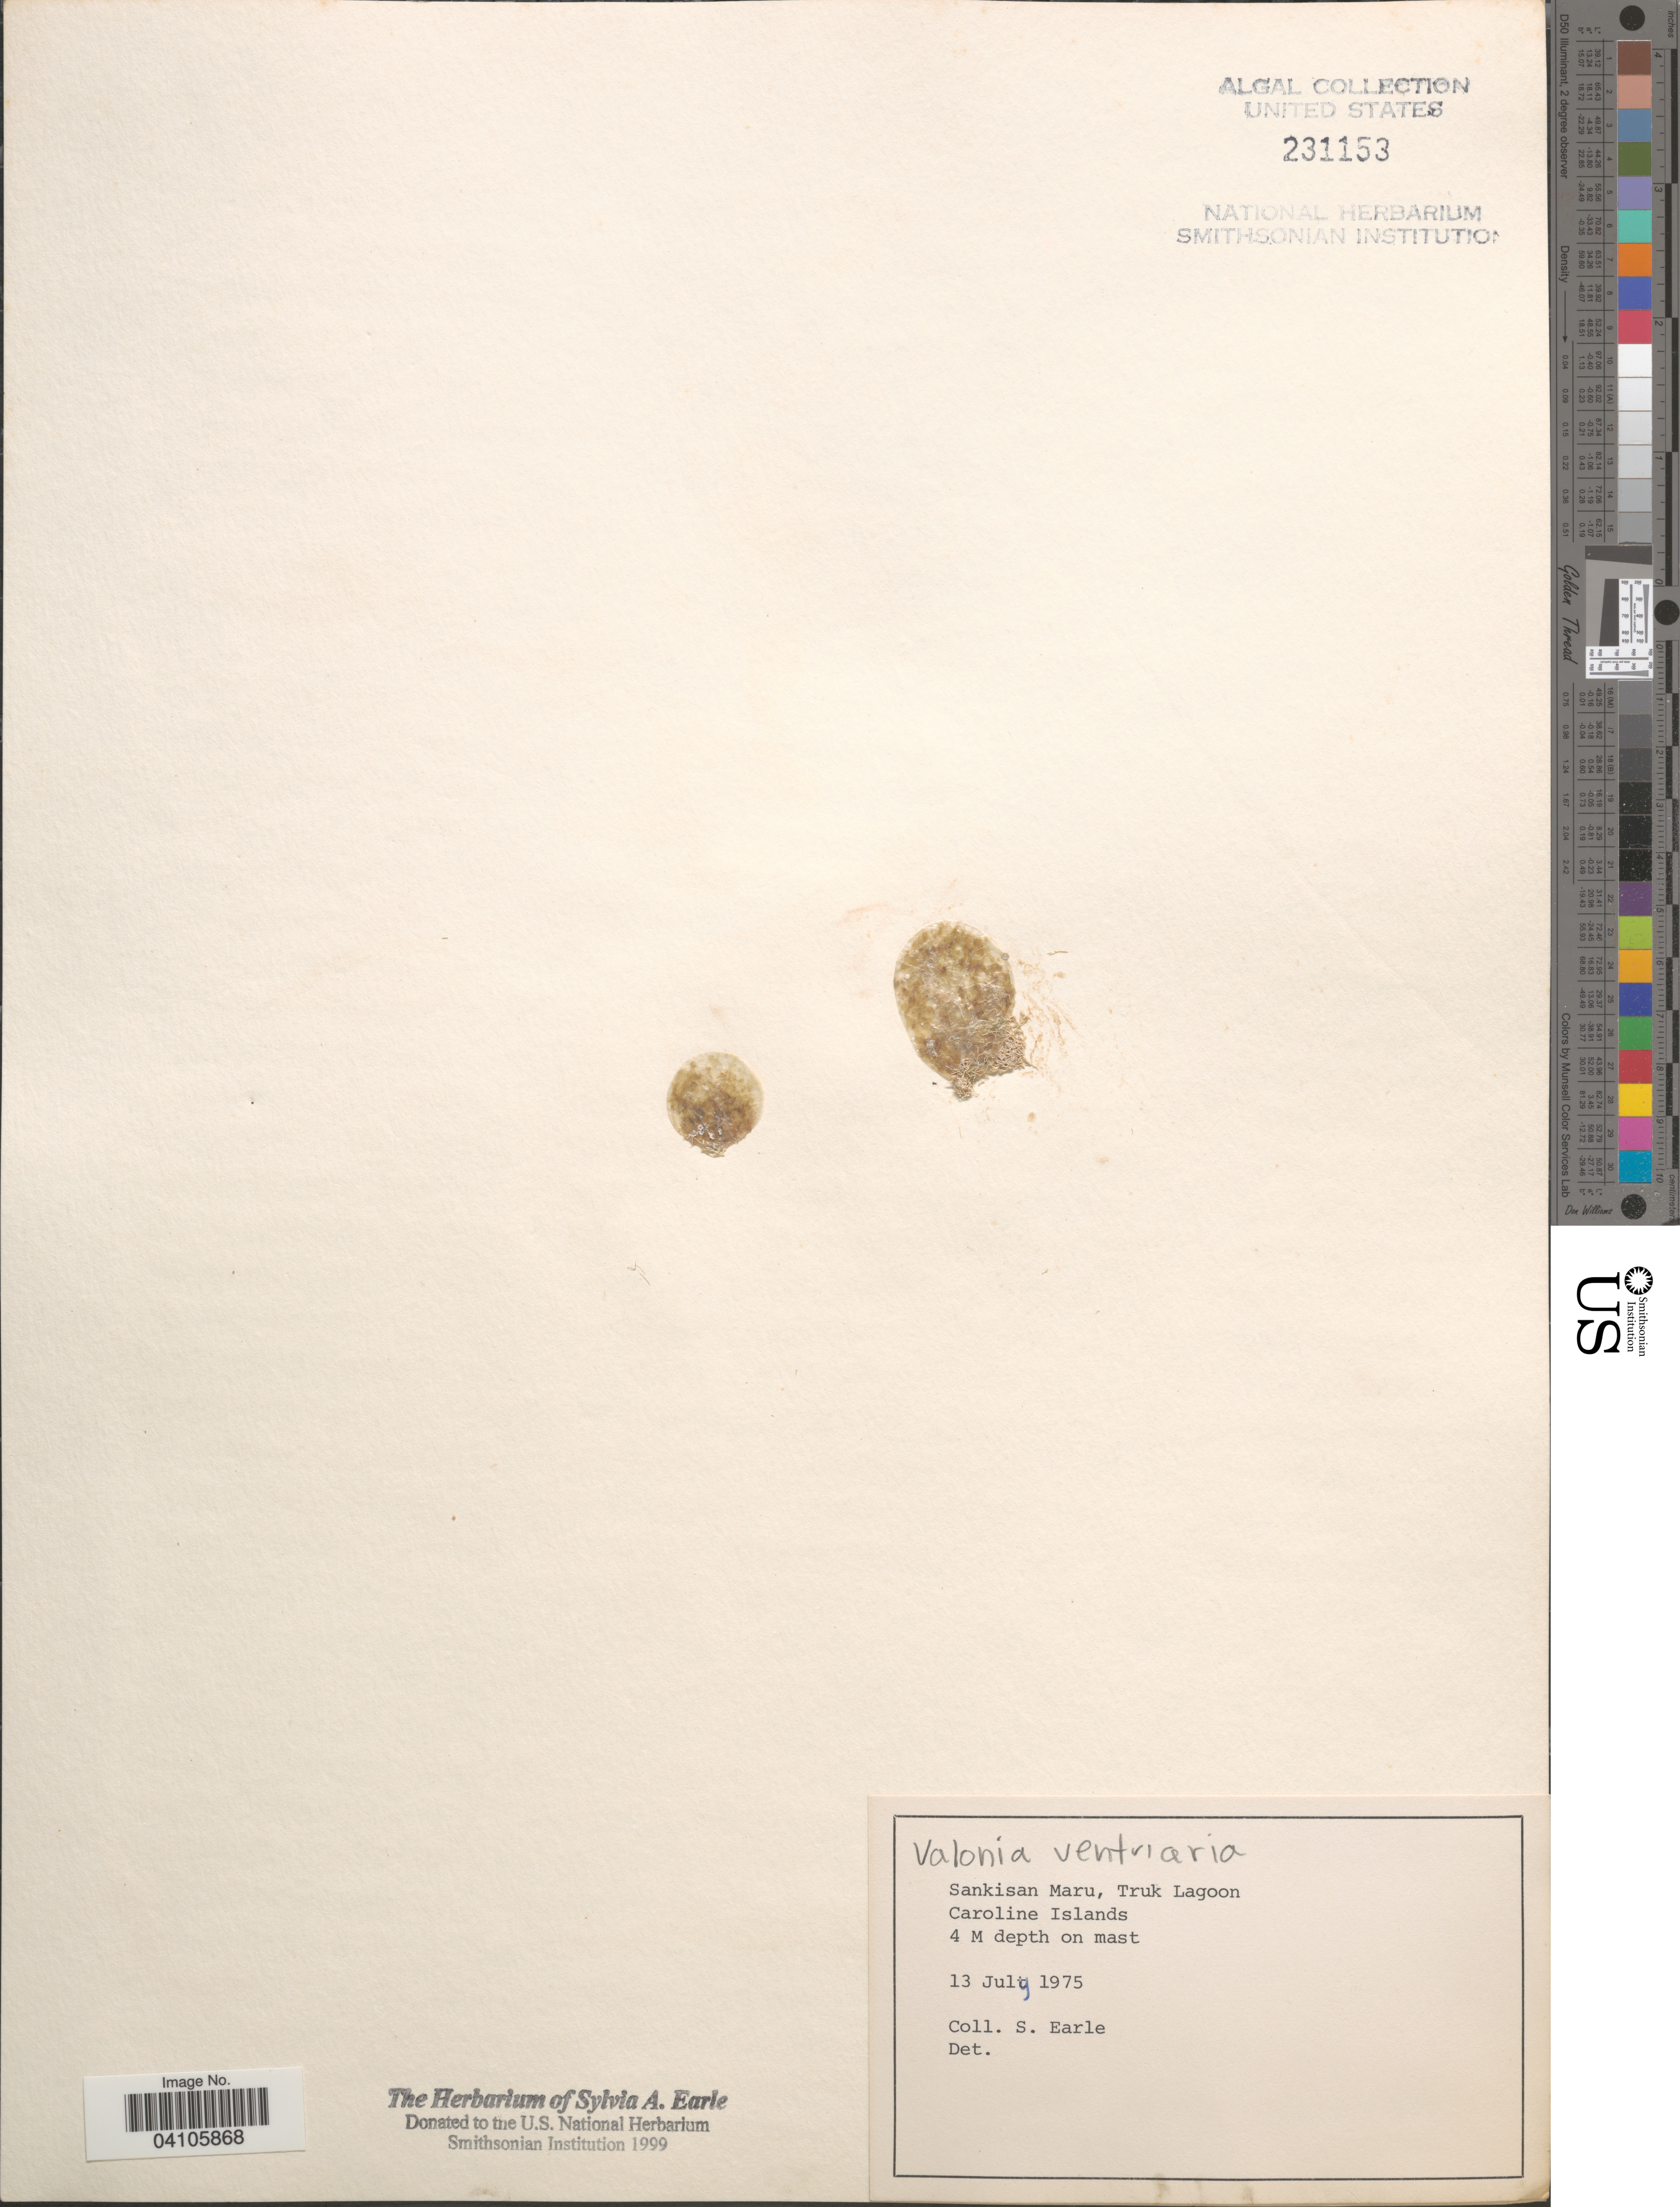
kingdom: Plantae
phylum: Chlorophyta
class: Ulvophyceae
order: Siphonocladales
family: Valoniaceae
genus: Valonia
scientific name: Valonia ventricaria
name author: J. Agardh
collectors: S. A. Earle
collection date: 1975-07-13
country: Micronesia, Federated States of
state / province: Truk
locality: Sankisan Maru, Truk Lagoon. Caroline Islands.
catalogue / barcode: US 231153